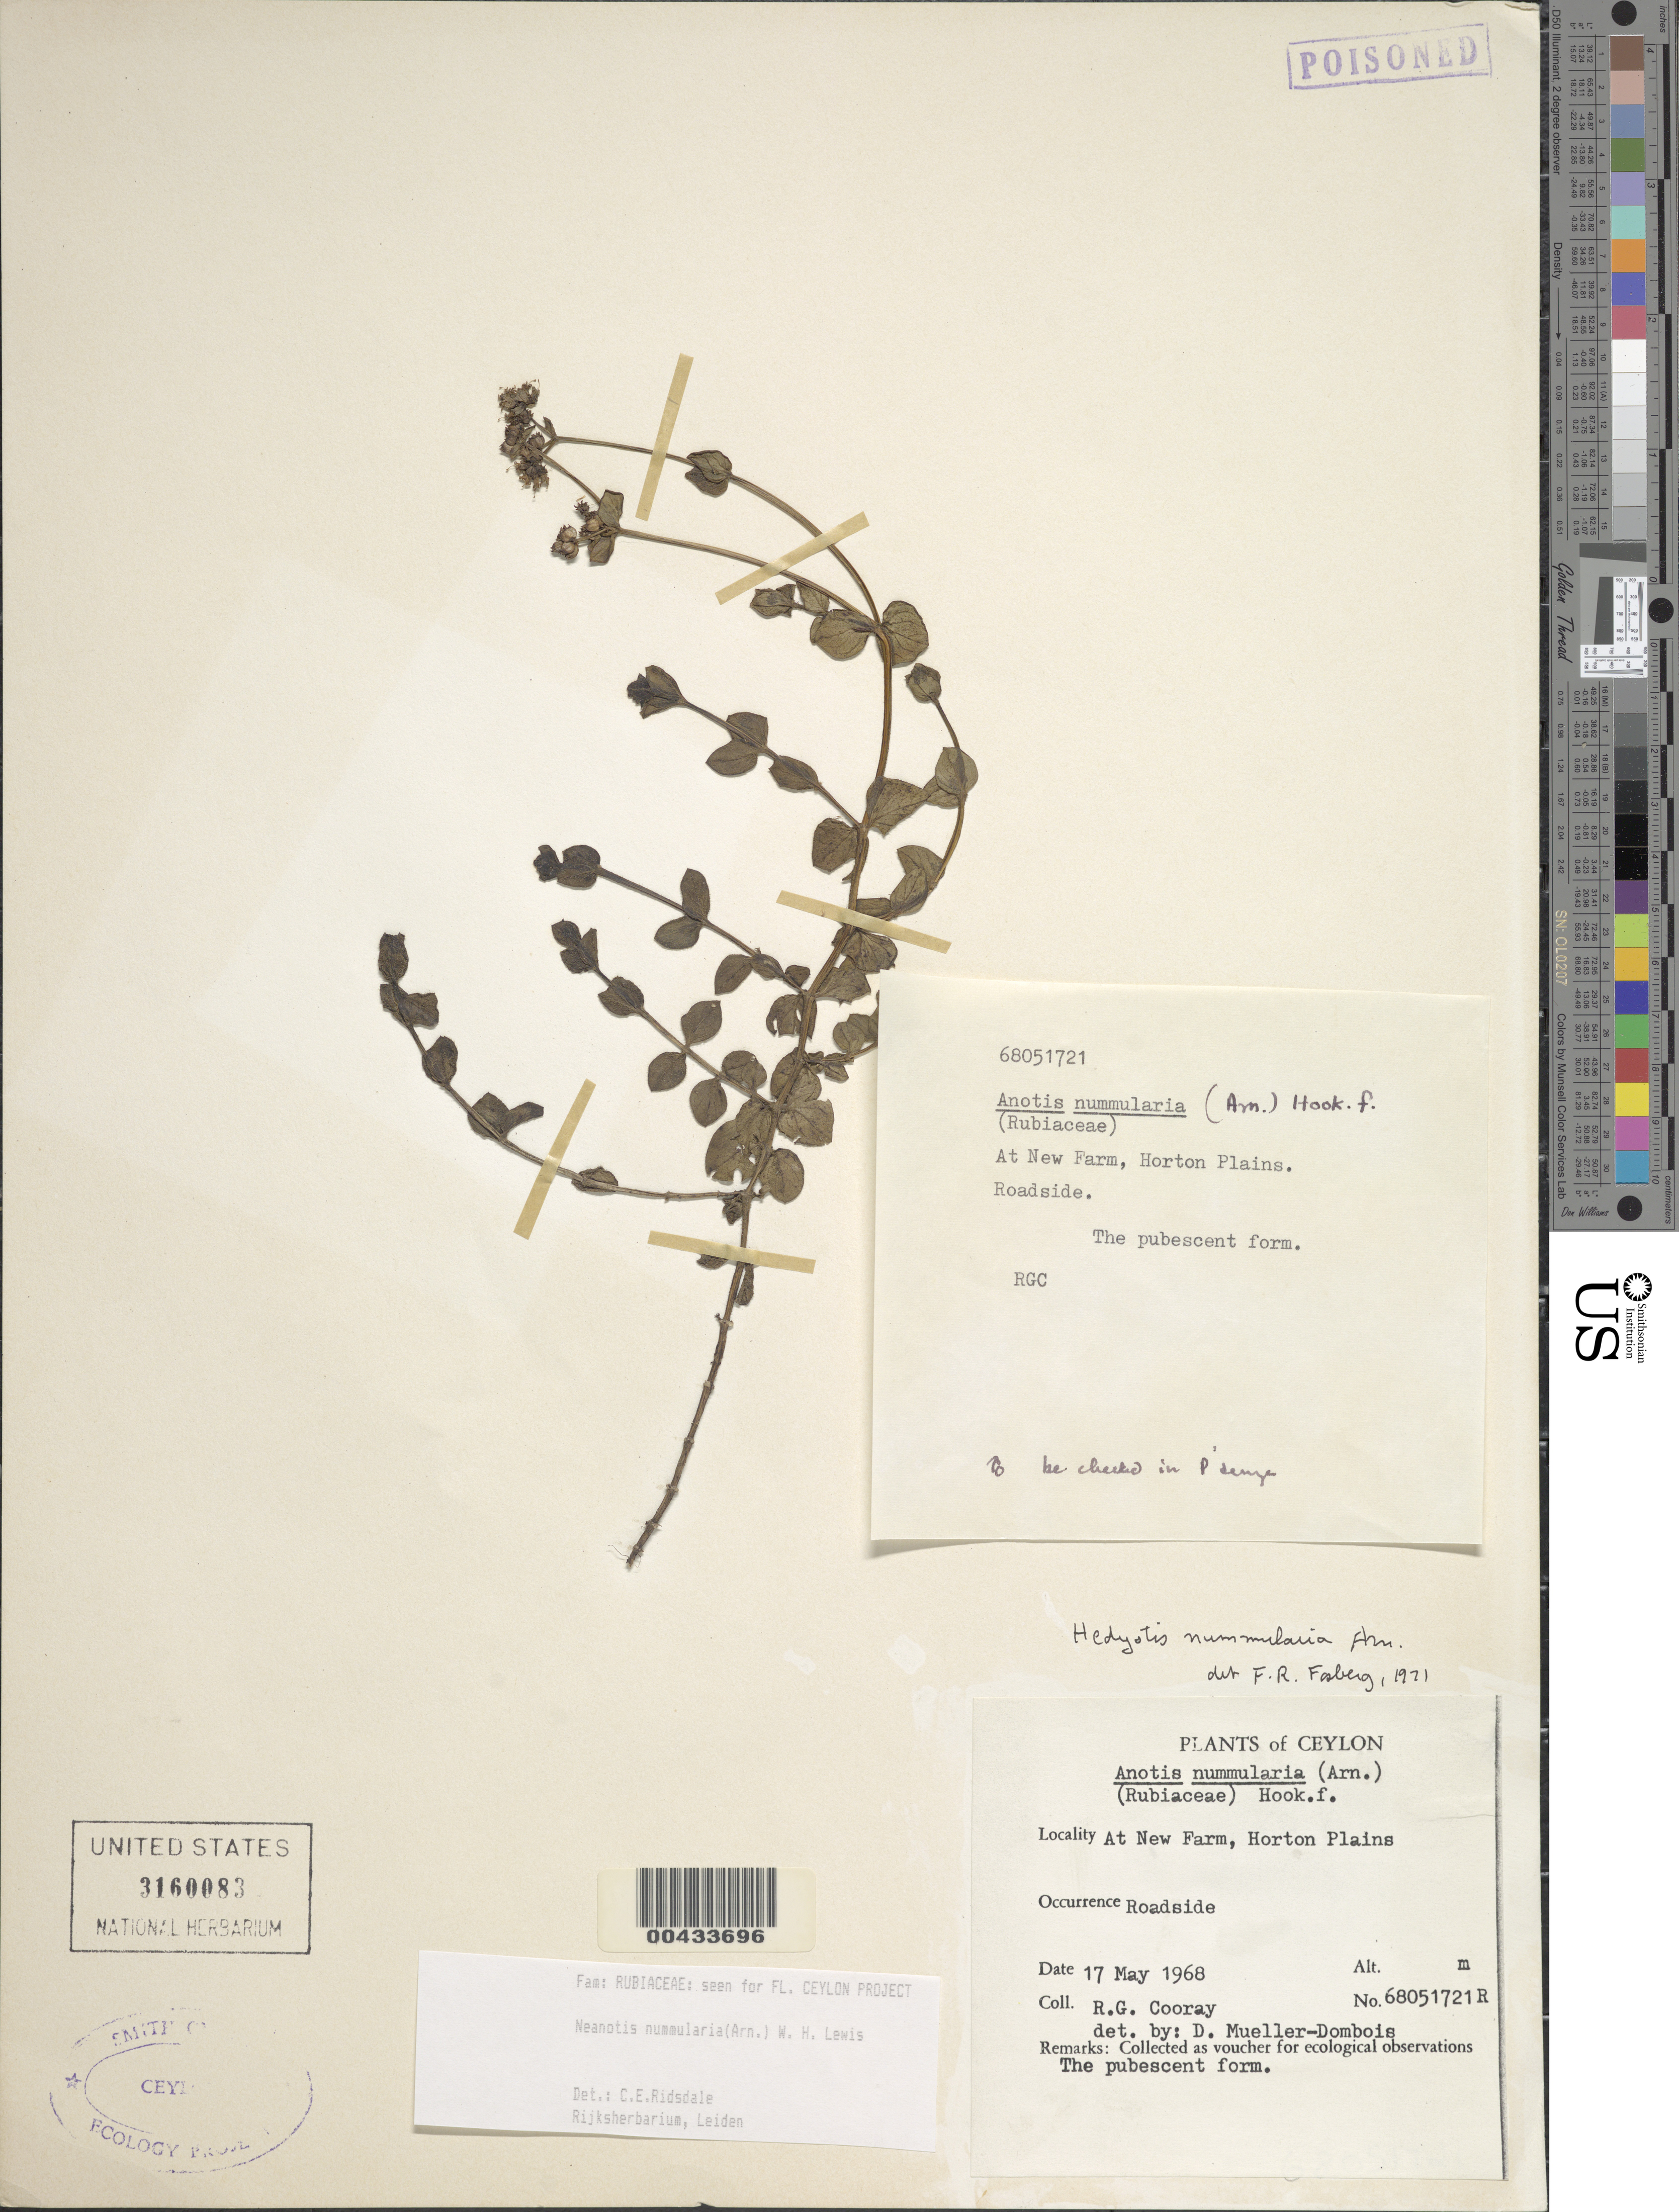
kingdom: Plantae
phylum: Tracheophyta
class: Magnoliopsida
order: Gentianales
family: Rubiaceae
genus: Neanotis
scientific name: Neanotis nummularia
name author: (Arn.) W.H. Lewis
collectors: R. Cooray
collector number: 68051721R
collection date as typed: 17 May 1968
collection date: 1968-05-17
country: Sri Lanka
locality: At New Farms, Horton Plains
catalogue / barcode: US 3160083